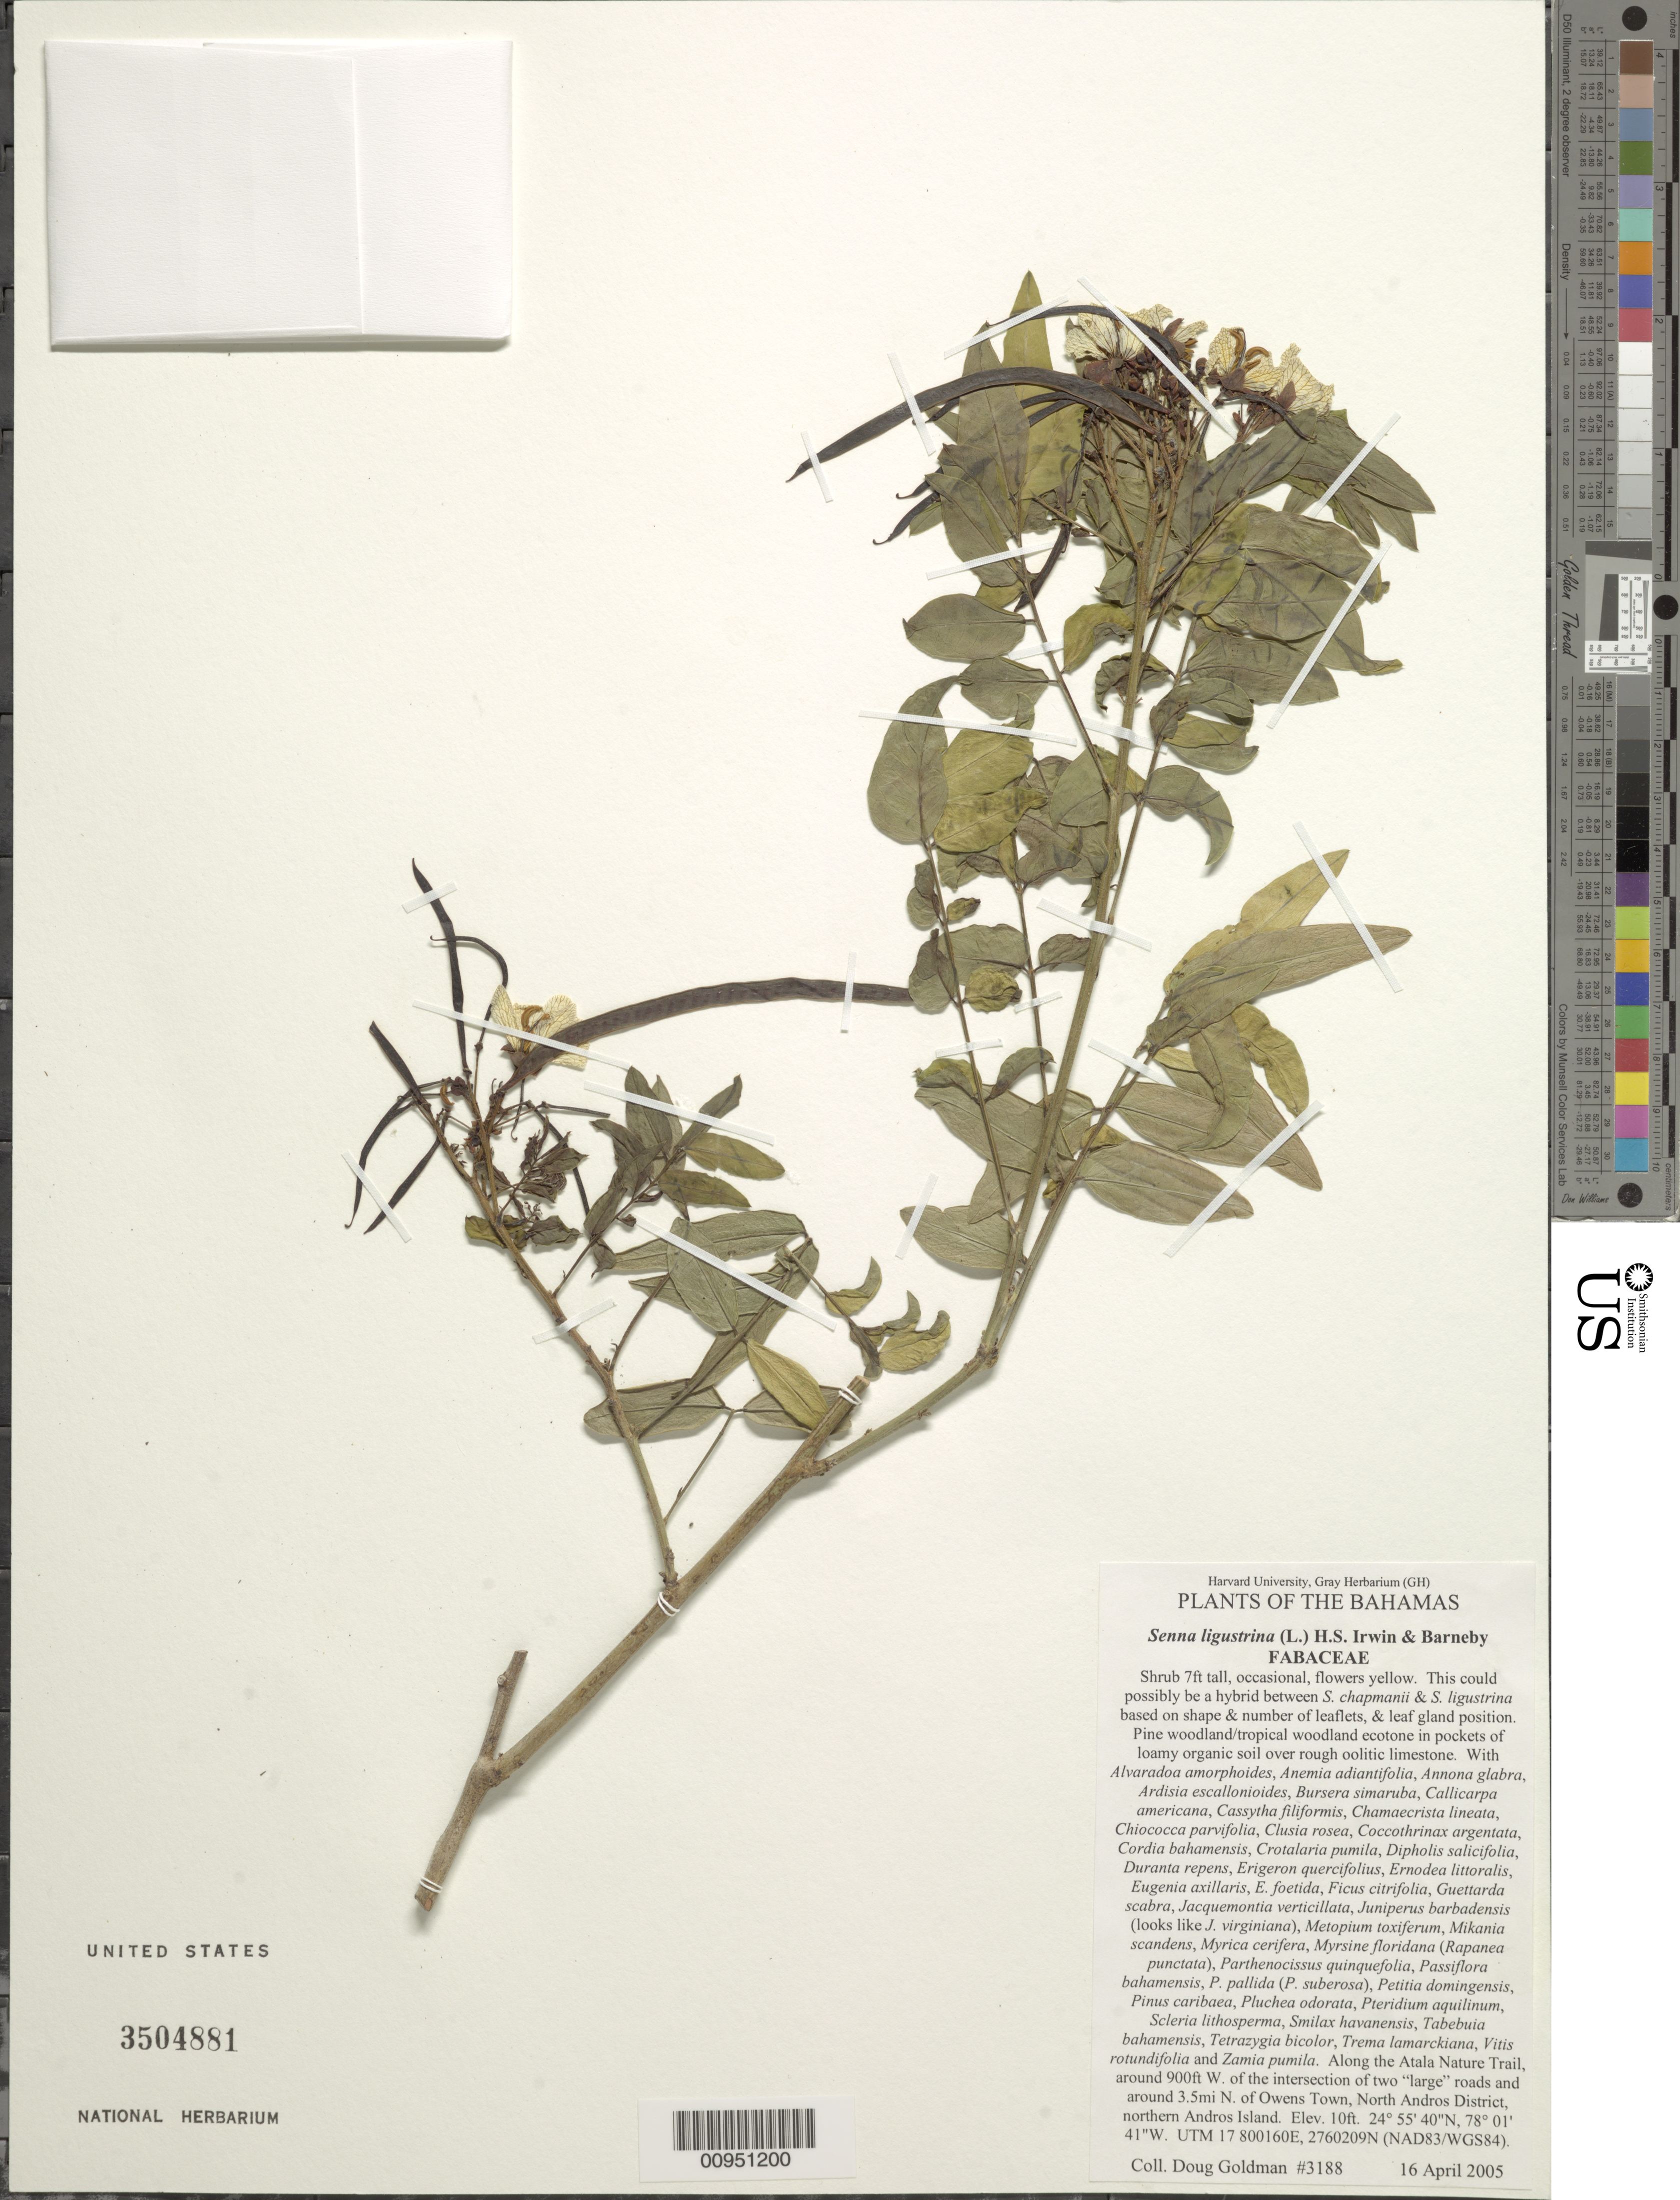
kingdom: Plantae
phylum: Tracheophyta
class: Magnoliopsida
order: Fabales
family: Fabaceae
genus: Senna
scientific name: Senna ligustrina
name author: (L.) H.S. Irwin & Barneby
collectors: D. H. Goldman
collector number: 3188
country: Bahamas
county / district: North Andros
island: Andros I.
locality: N of Owens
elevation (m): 3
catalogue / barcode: US 3504881